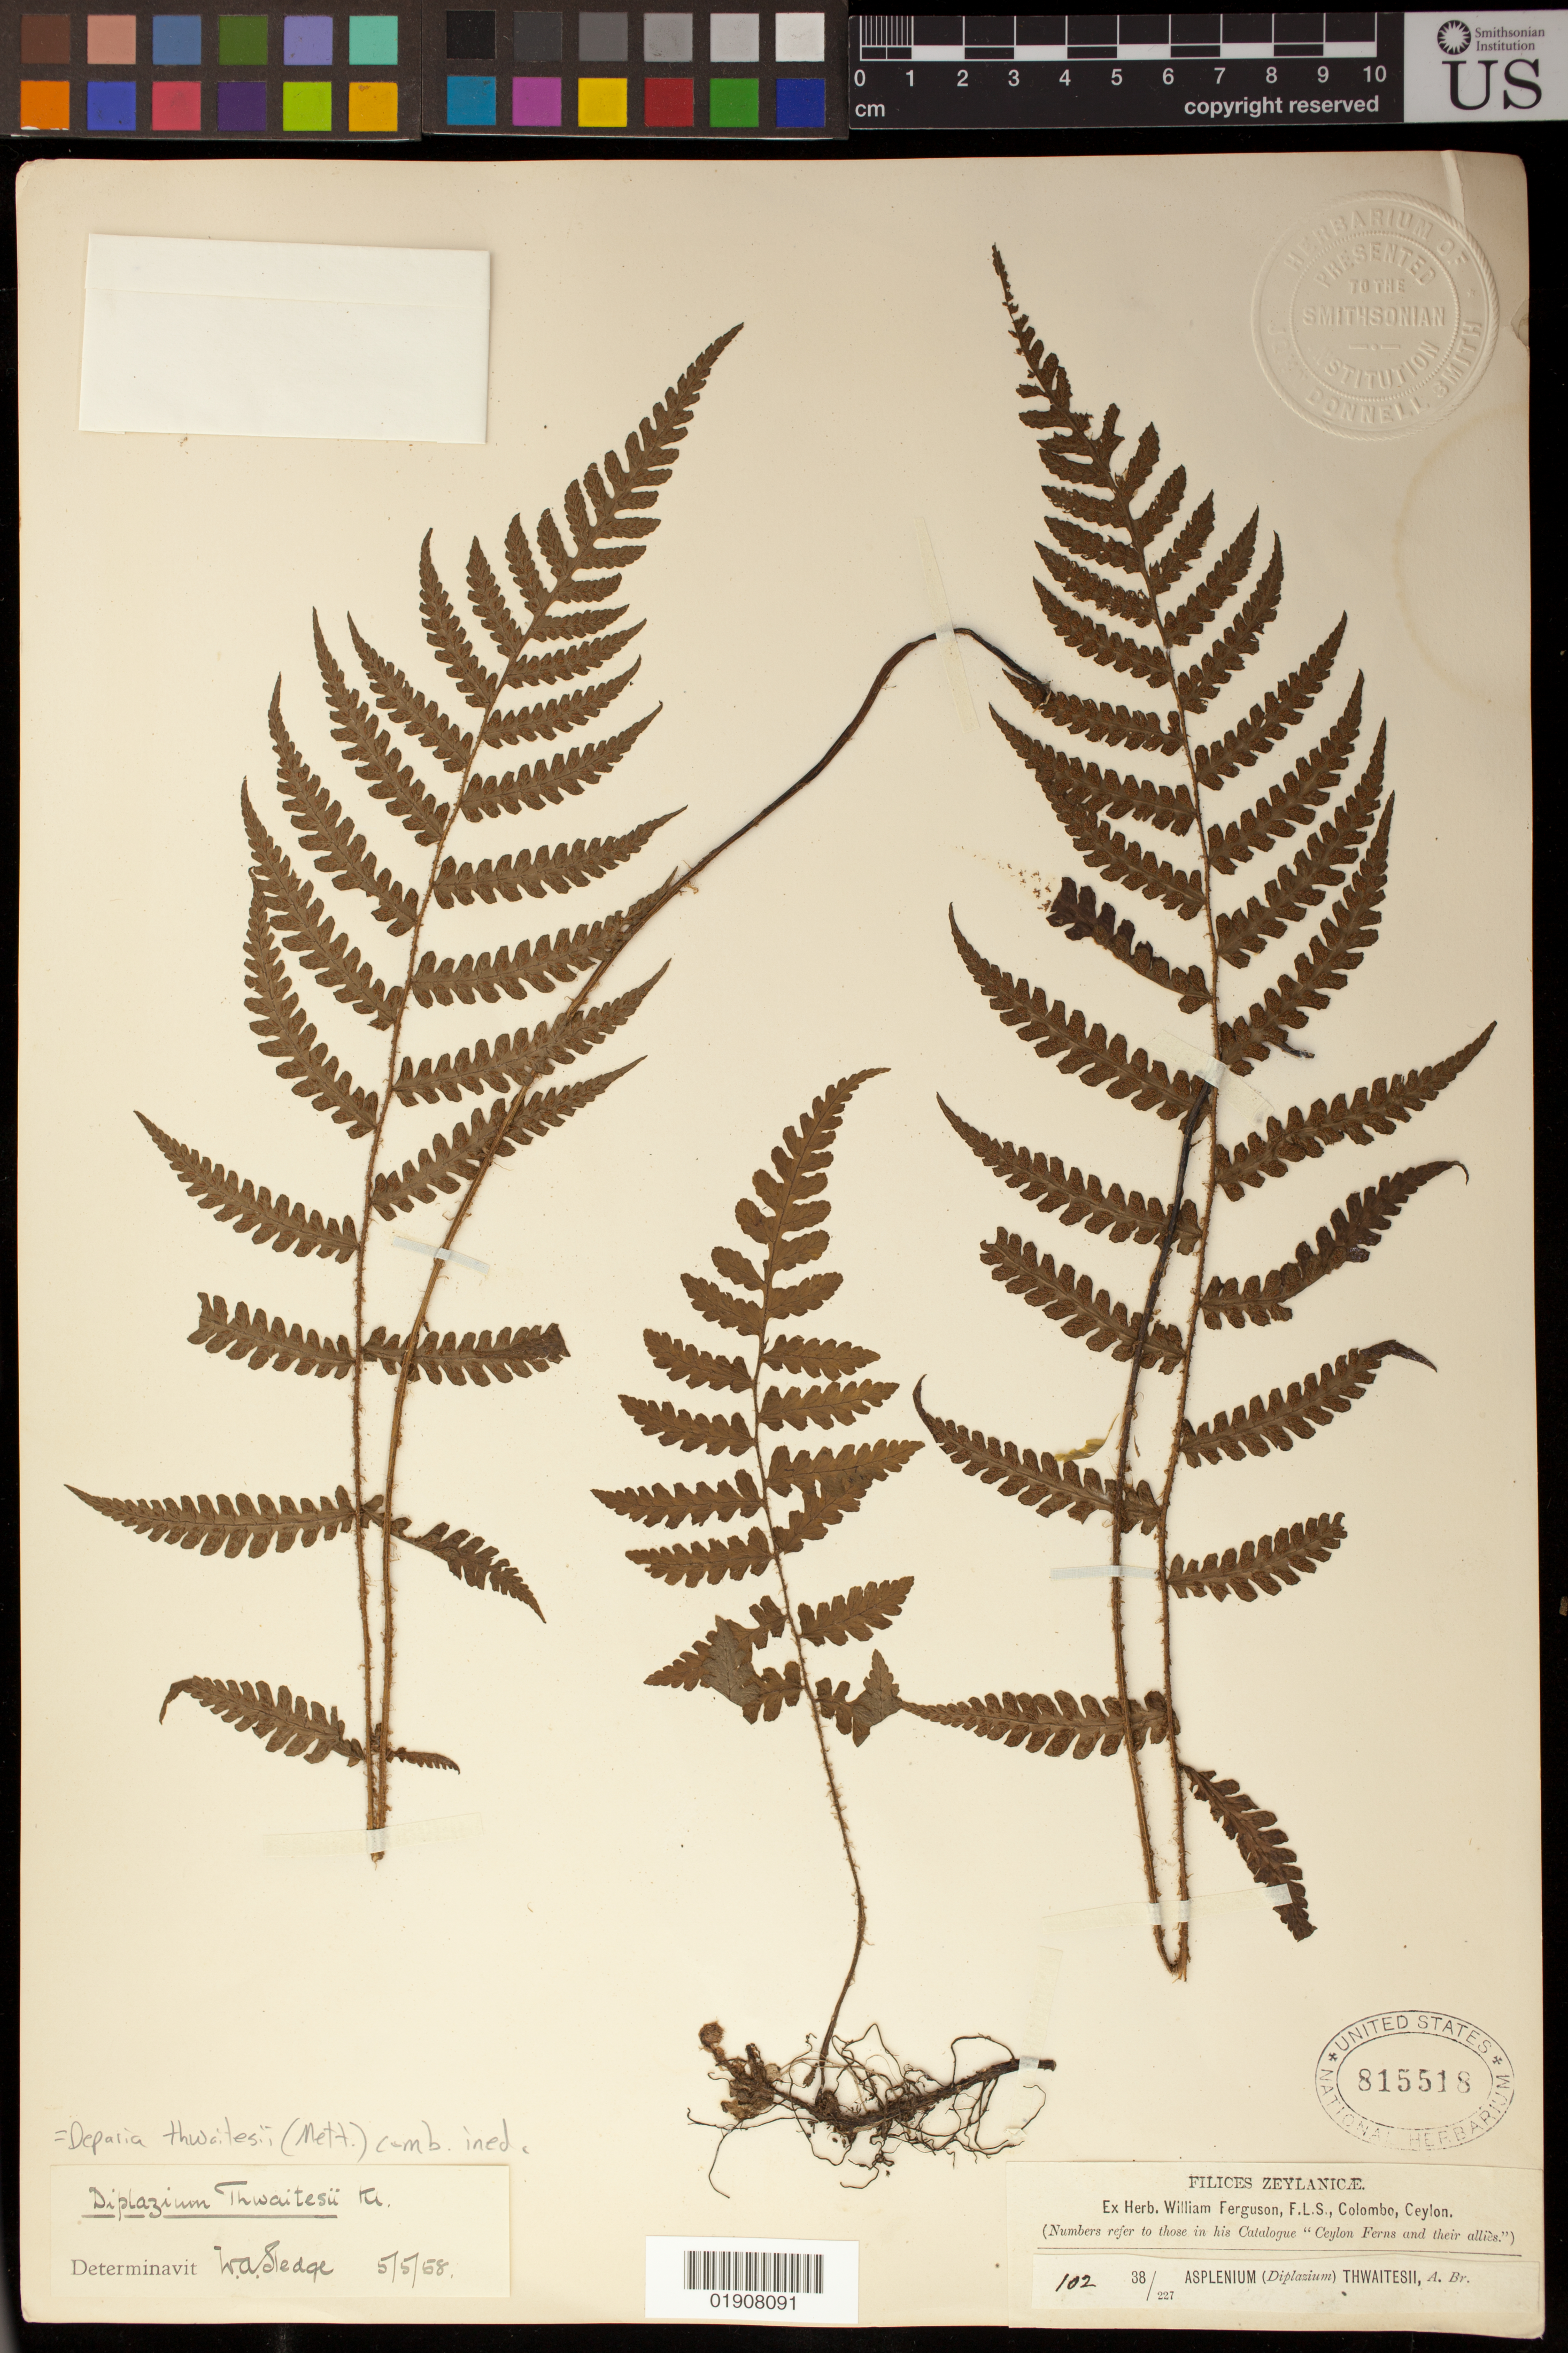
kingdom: Plantae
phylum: Tracheophyta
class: Polypodiopsida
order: Polypodiales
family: Athyriaceae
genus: Deparia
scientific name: Deparia thwaitesii (Mett.) comb. ined.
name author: (Mett.)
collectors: W. Ferguson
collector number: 102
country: Sri Lanka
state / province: Western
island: Ceylon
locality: Colombo.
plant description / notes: "38/227 Asplenium (Diplazium) thwaitesii, A. Br.; (Numbers refer to those in his Catalogue "Ceylon Ferns and their allies)."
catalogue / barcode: US 815518